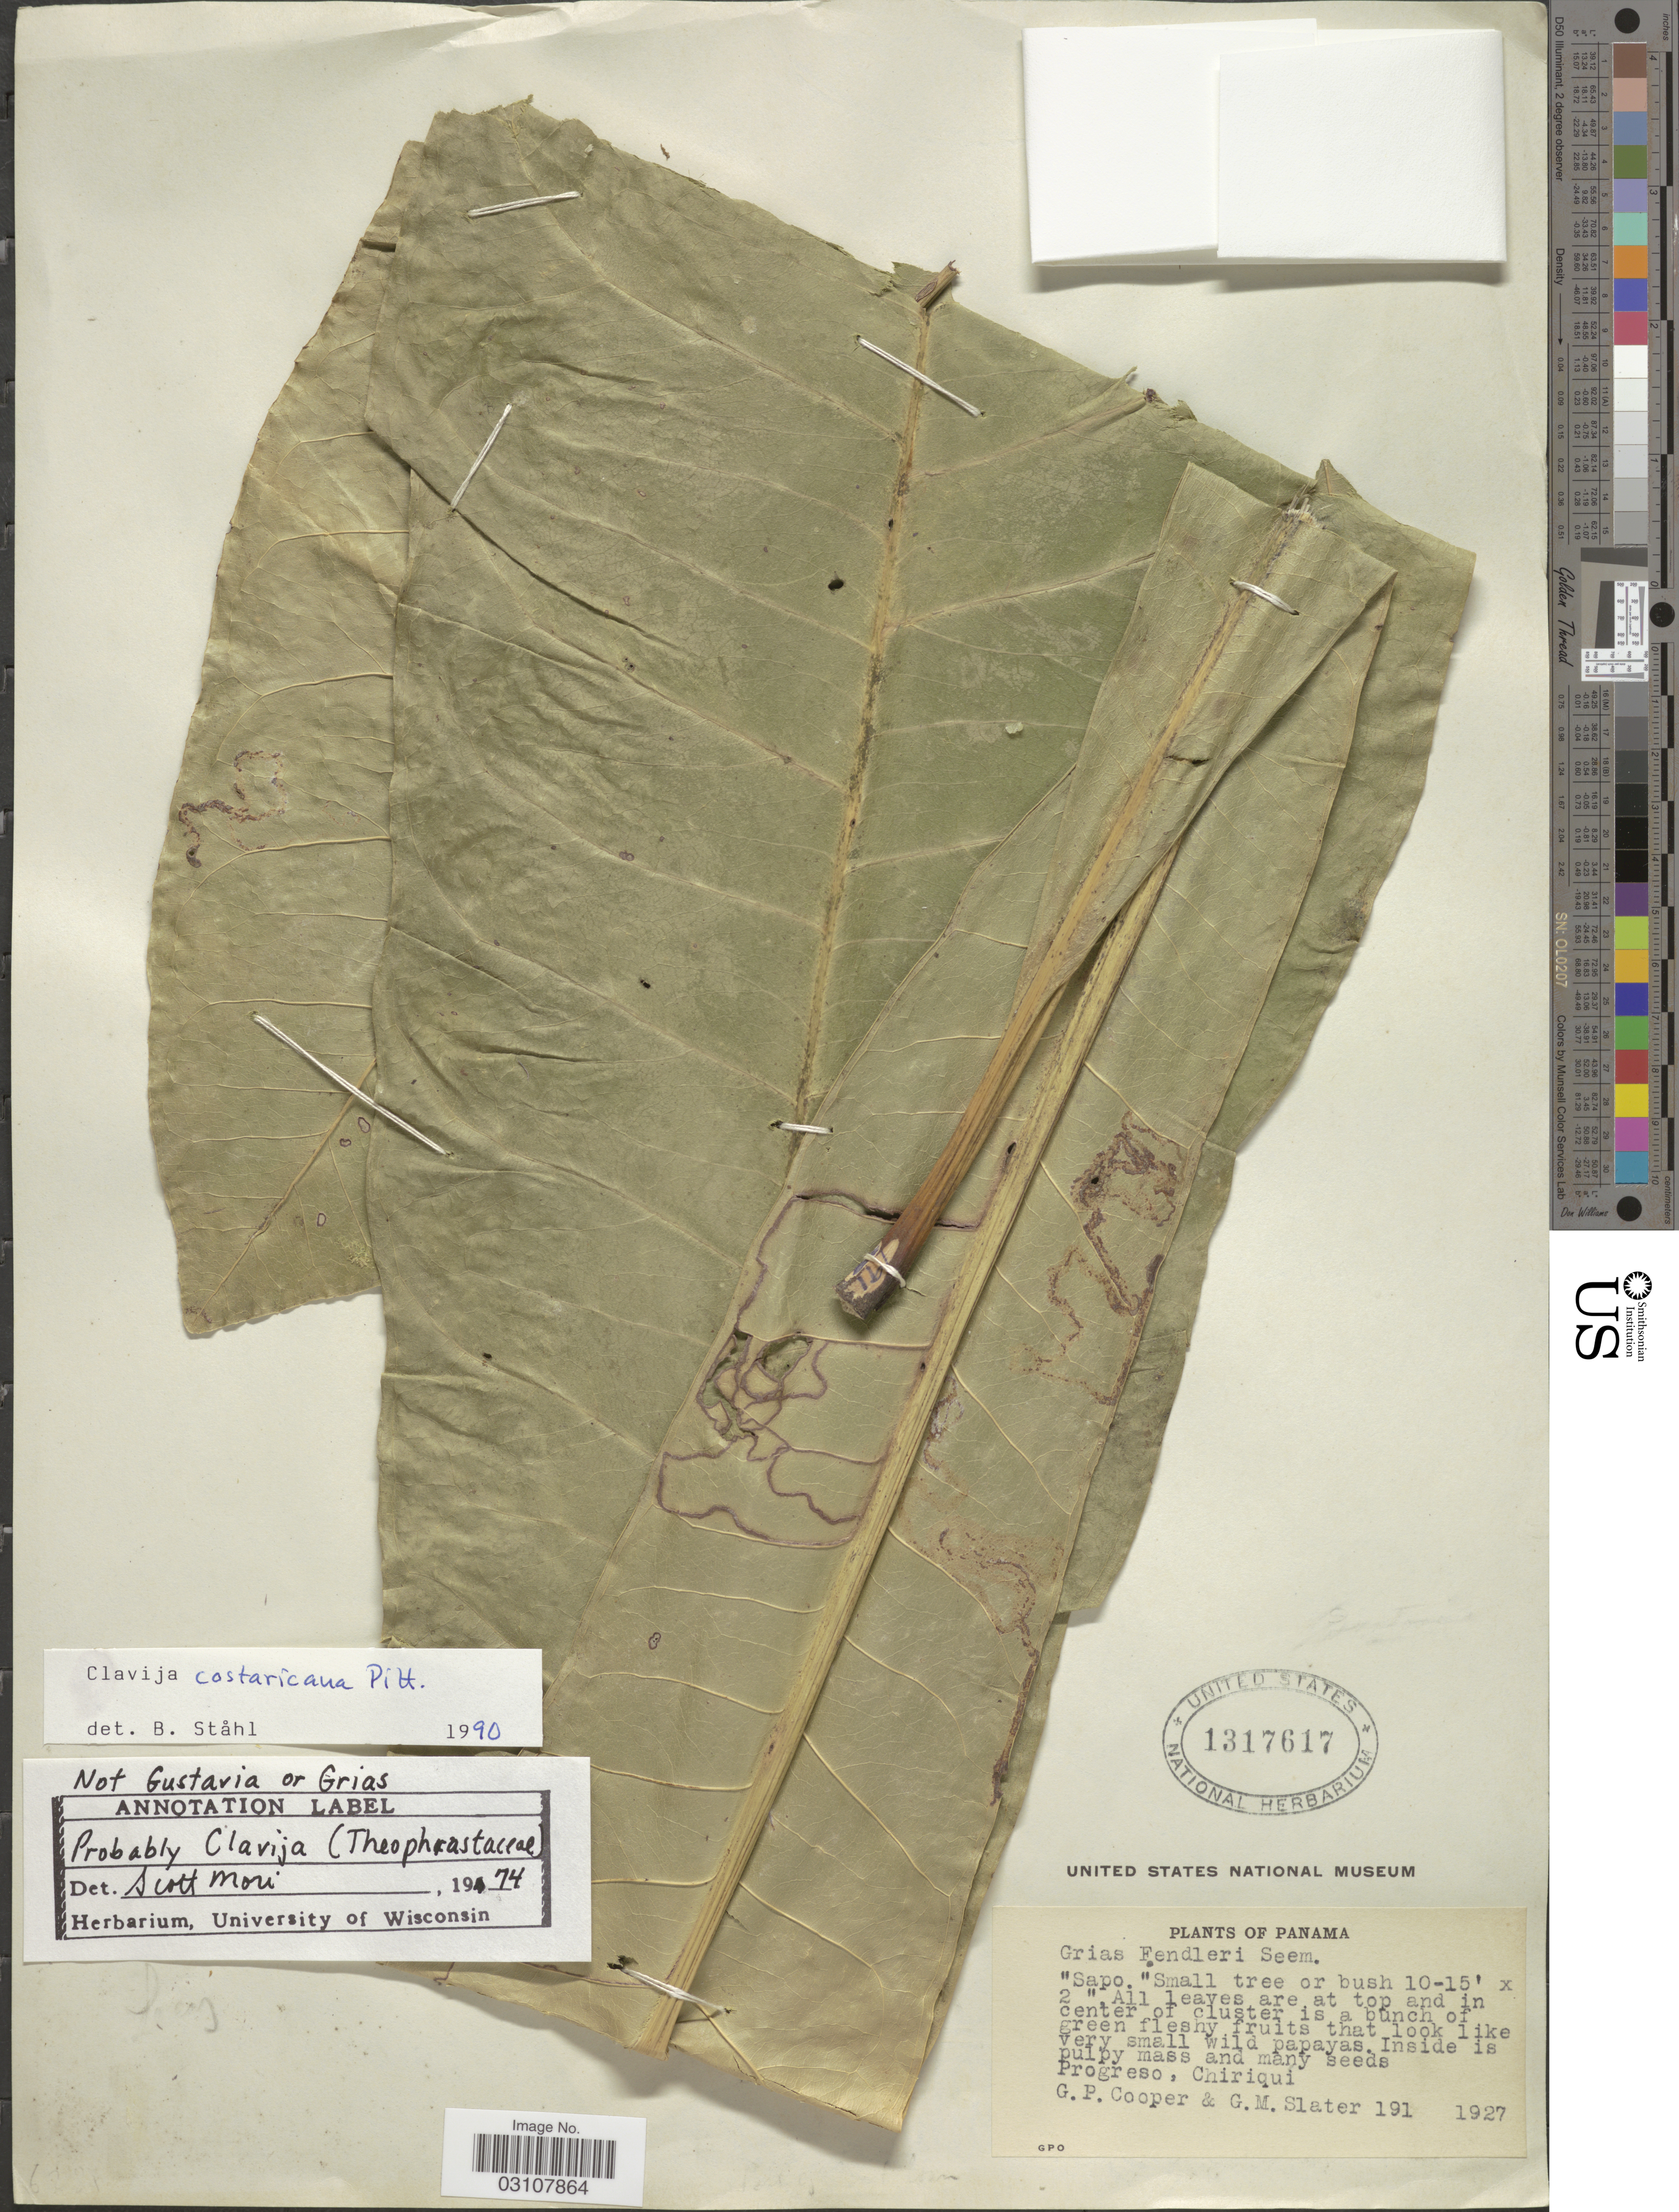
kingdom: Plantae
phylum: Tracheophyta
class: Magnoliopsida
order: Ericales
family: Primulaceae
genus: Clavija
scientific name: Clavija costaricana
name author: Pittier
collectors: G. Cooper & G. Slater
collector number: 191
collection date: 1927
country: Panama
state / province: Chiriqui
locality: Progreso.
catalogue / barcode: US 1317617